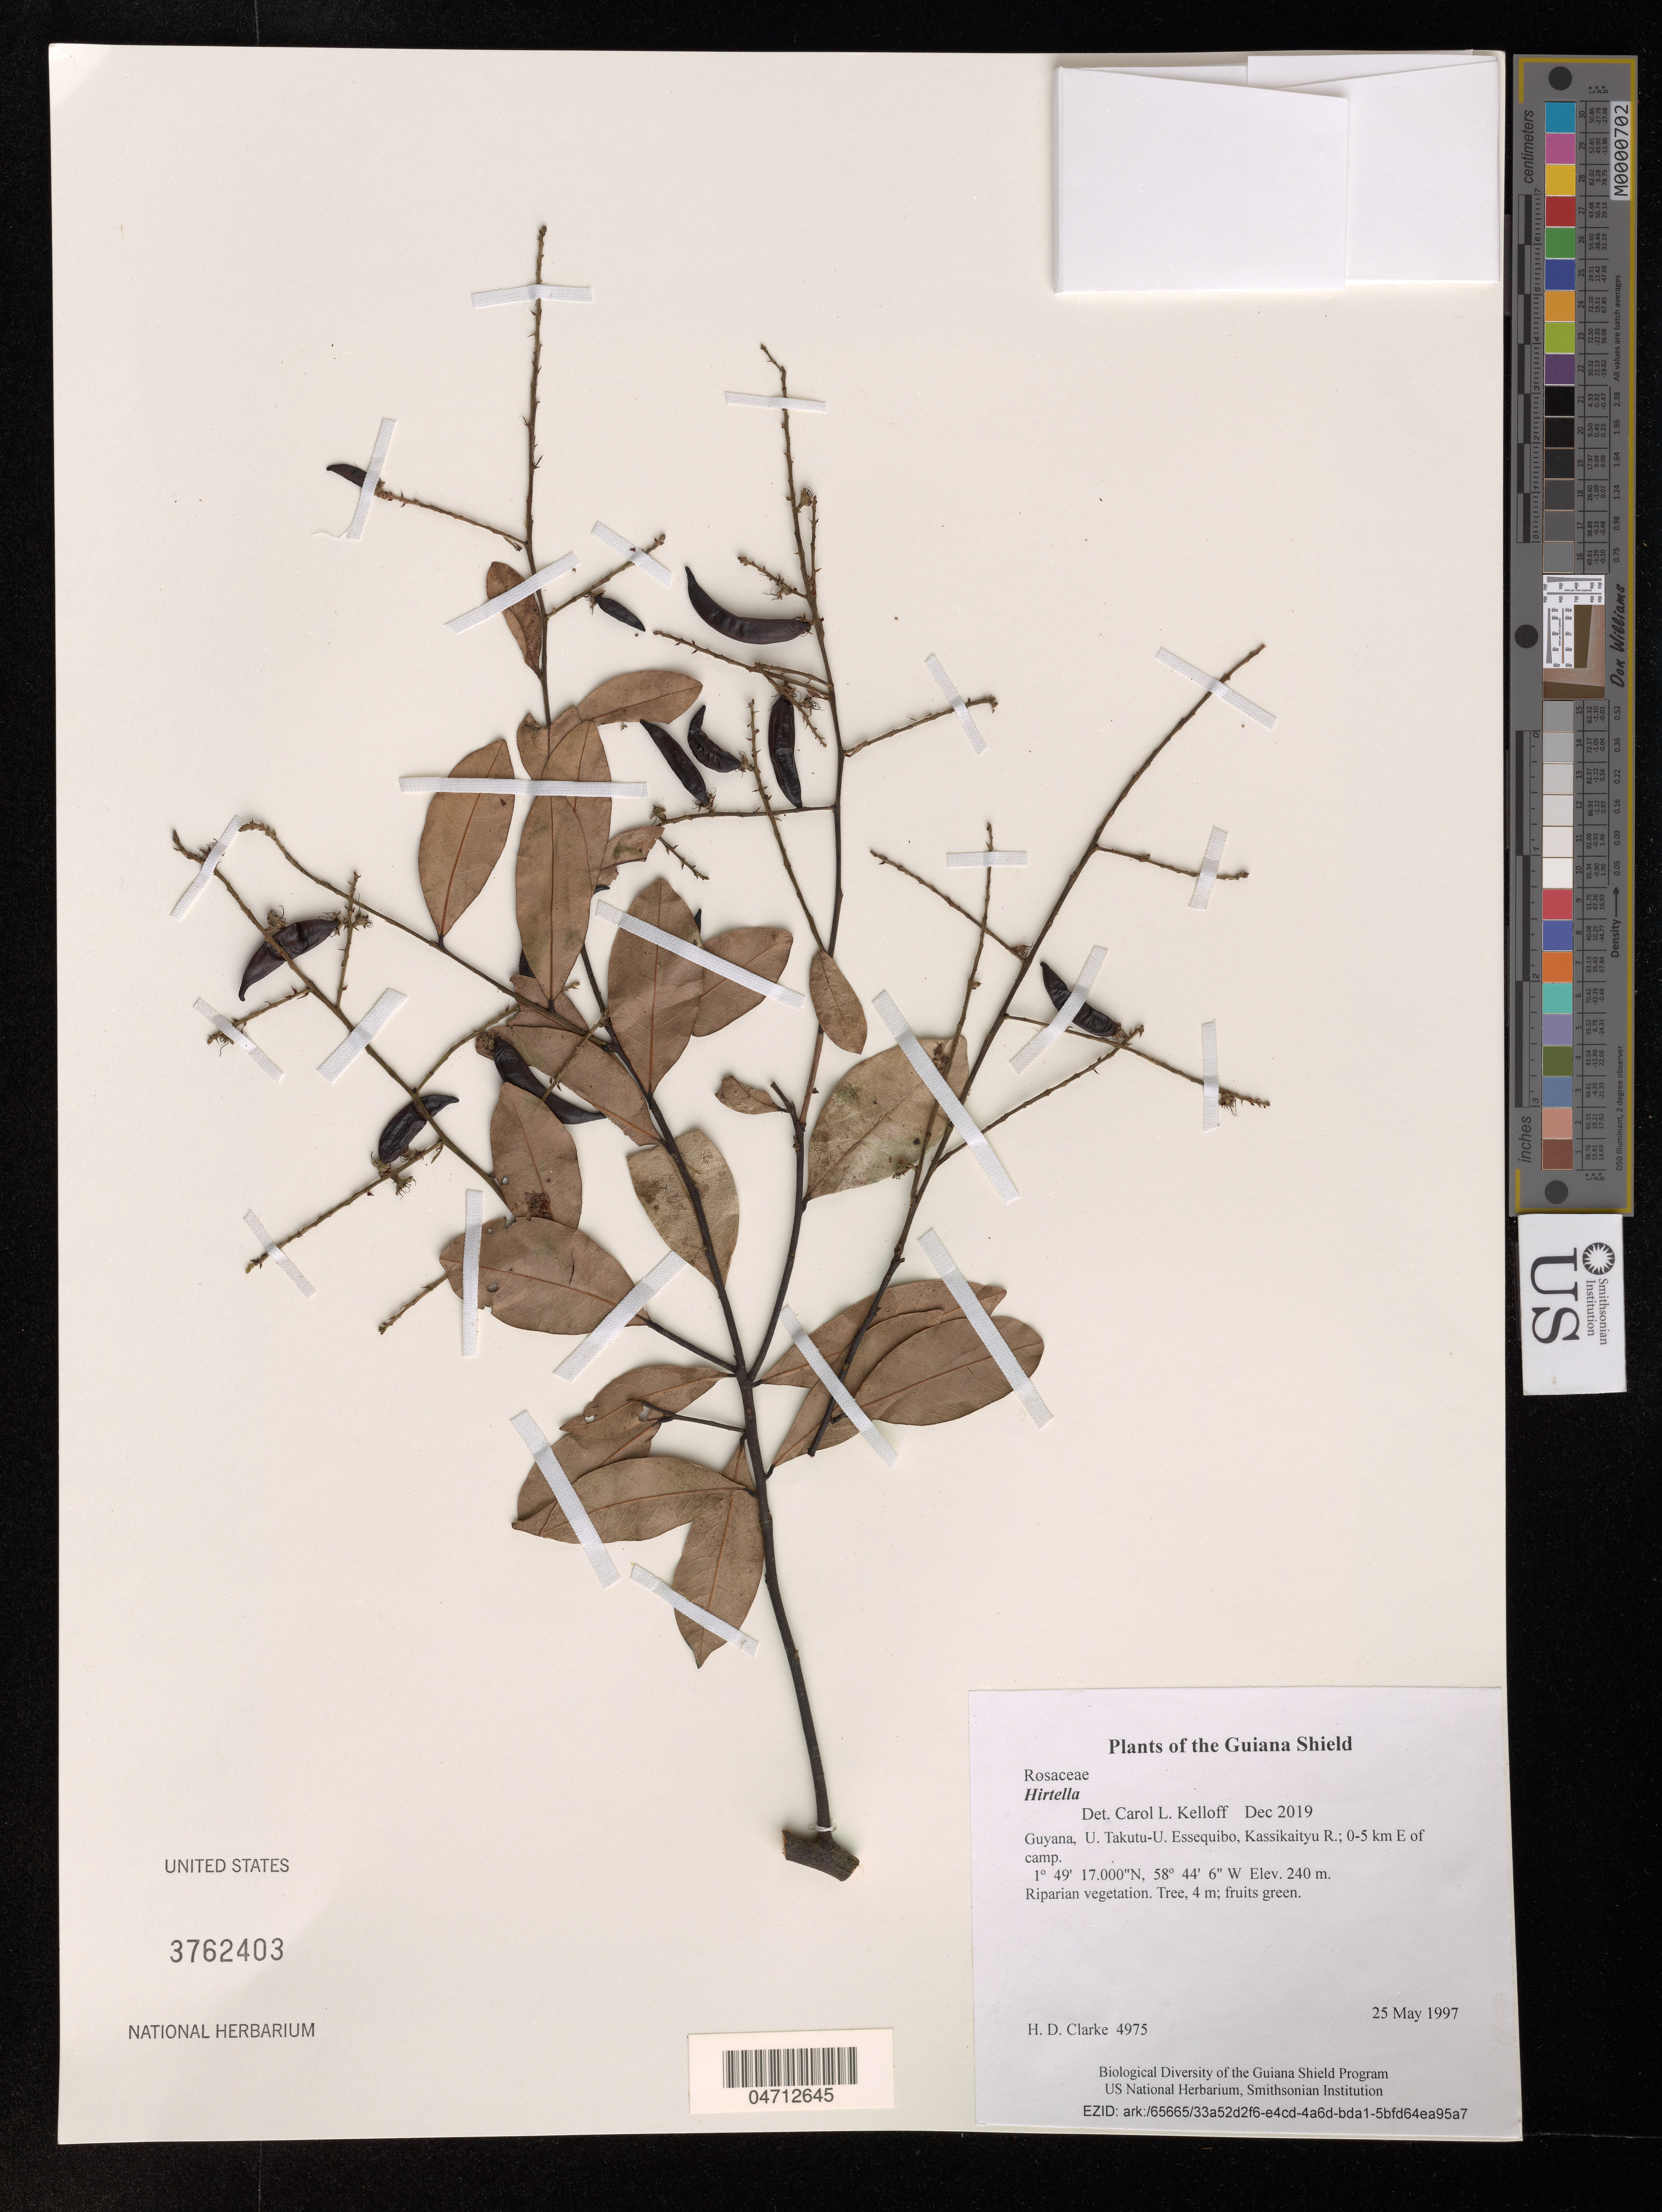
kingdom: Plantae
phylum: Tracheophyta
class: Magnoliopsida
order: Malpighiales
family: Chrysobalanaceae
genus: Hirtella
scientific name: Hirtella sp.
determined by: Kelloff, Carol L.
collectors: H. D. Clarke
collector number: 4975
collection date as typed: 25 May 1997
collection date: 1997-05-25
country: Guyana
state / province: U. Takutu-U. Essequibo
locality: Kassikaityu R.; 0-5 km E of camp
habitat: Riparian vegetation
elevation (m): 240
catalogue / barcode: US 3762403